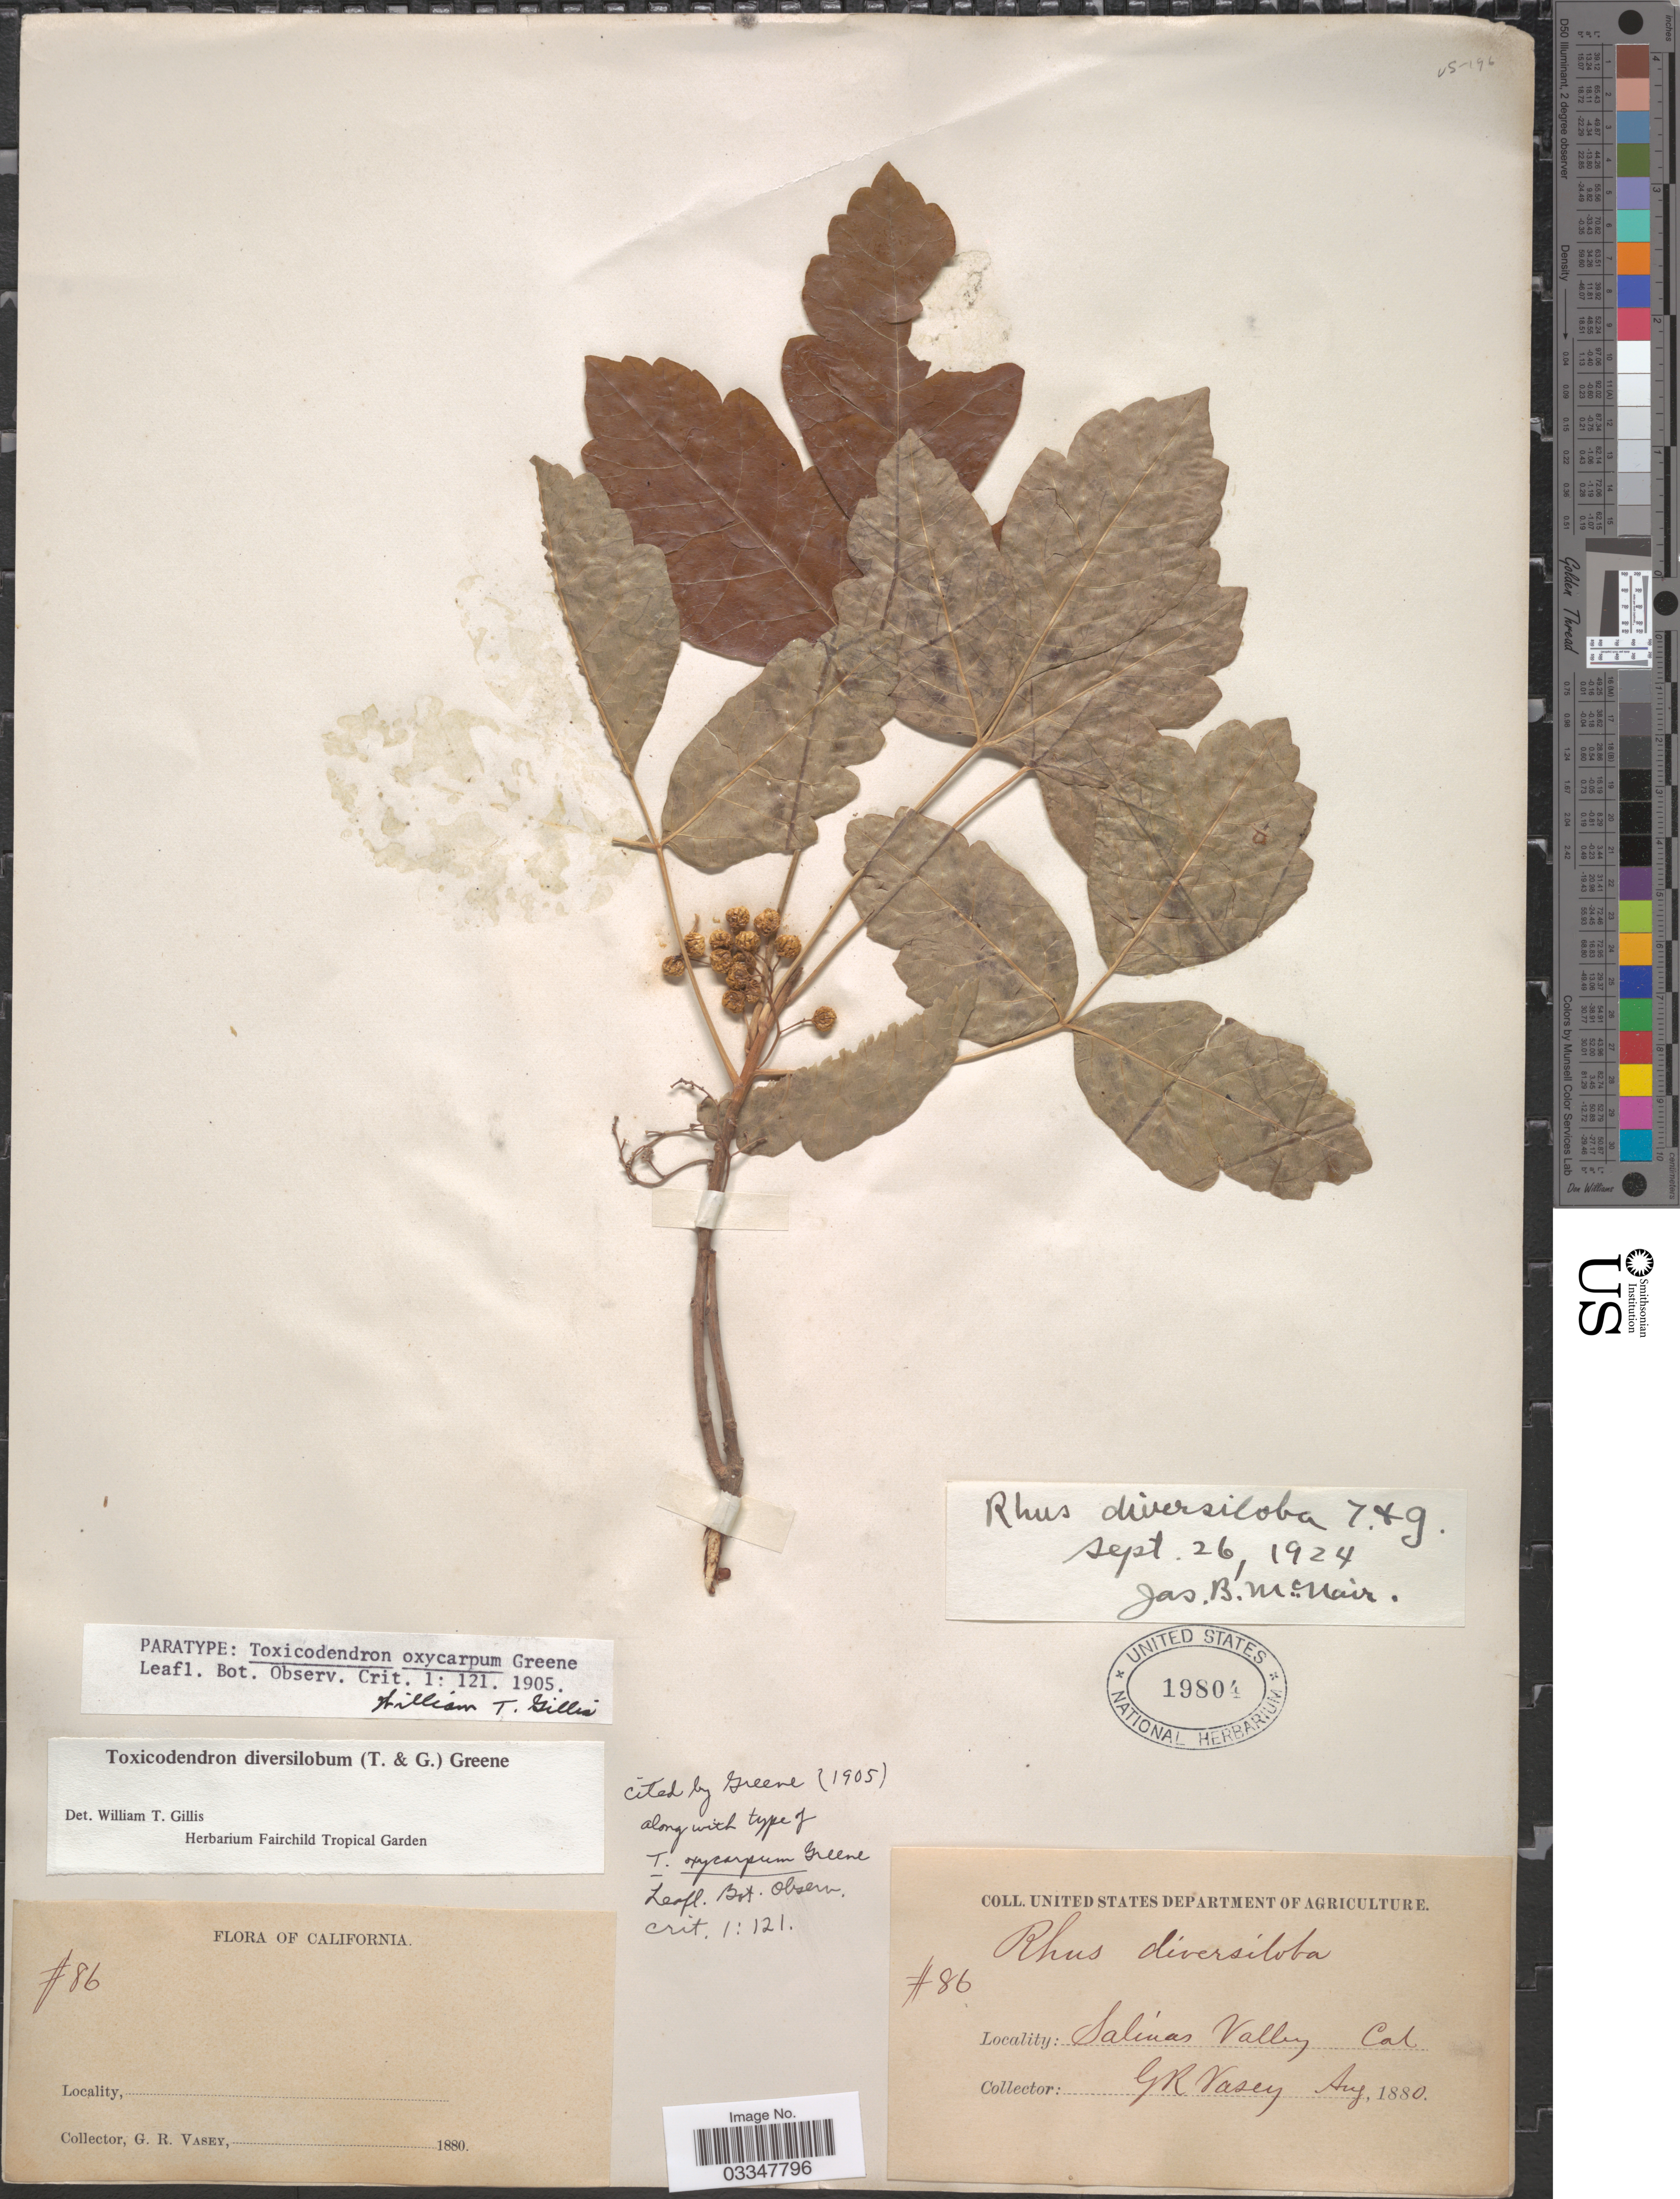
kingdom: Plantae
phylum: Tracheophyta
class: Magnoliopsida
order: Sapindales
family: Anacardiaceae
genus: Toxicodendron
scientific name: Toxicodendron diversilobum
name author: (Torr. & A. Gray) Greene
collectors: G. R. Vasey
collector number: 86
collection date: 1880-08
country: United States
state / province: California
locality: Salinas Valley.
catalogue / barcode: US 19804